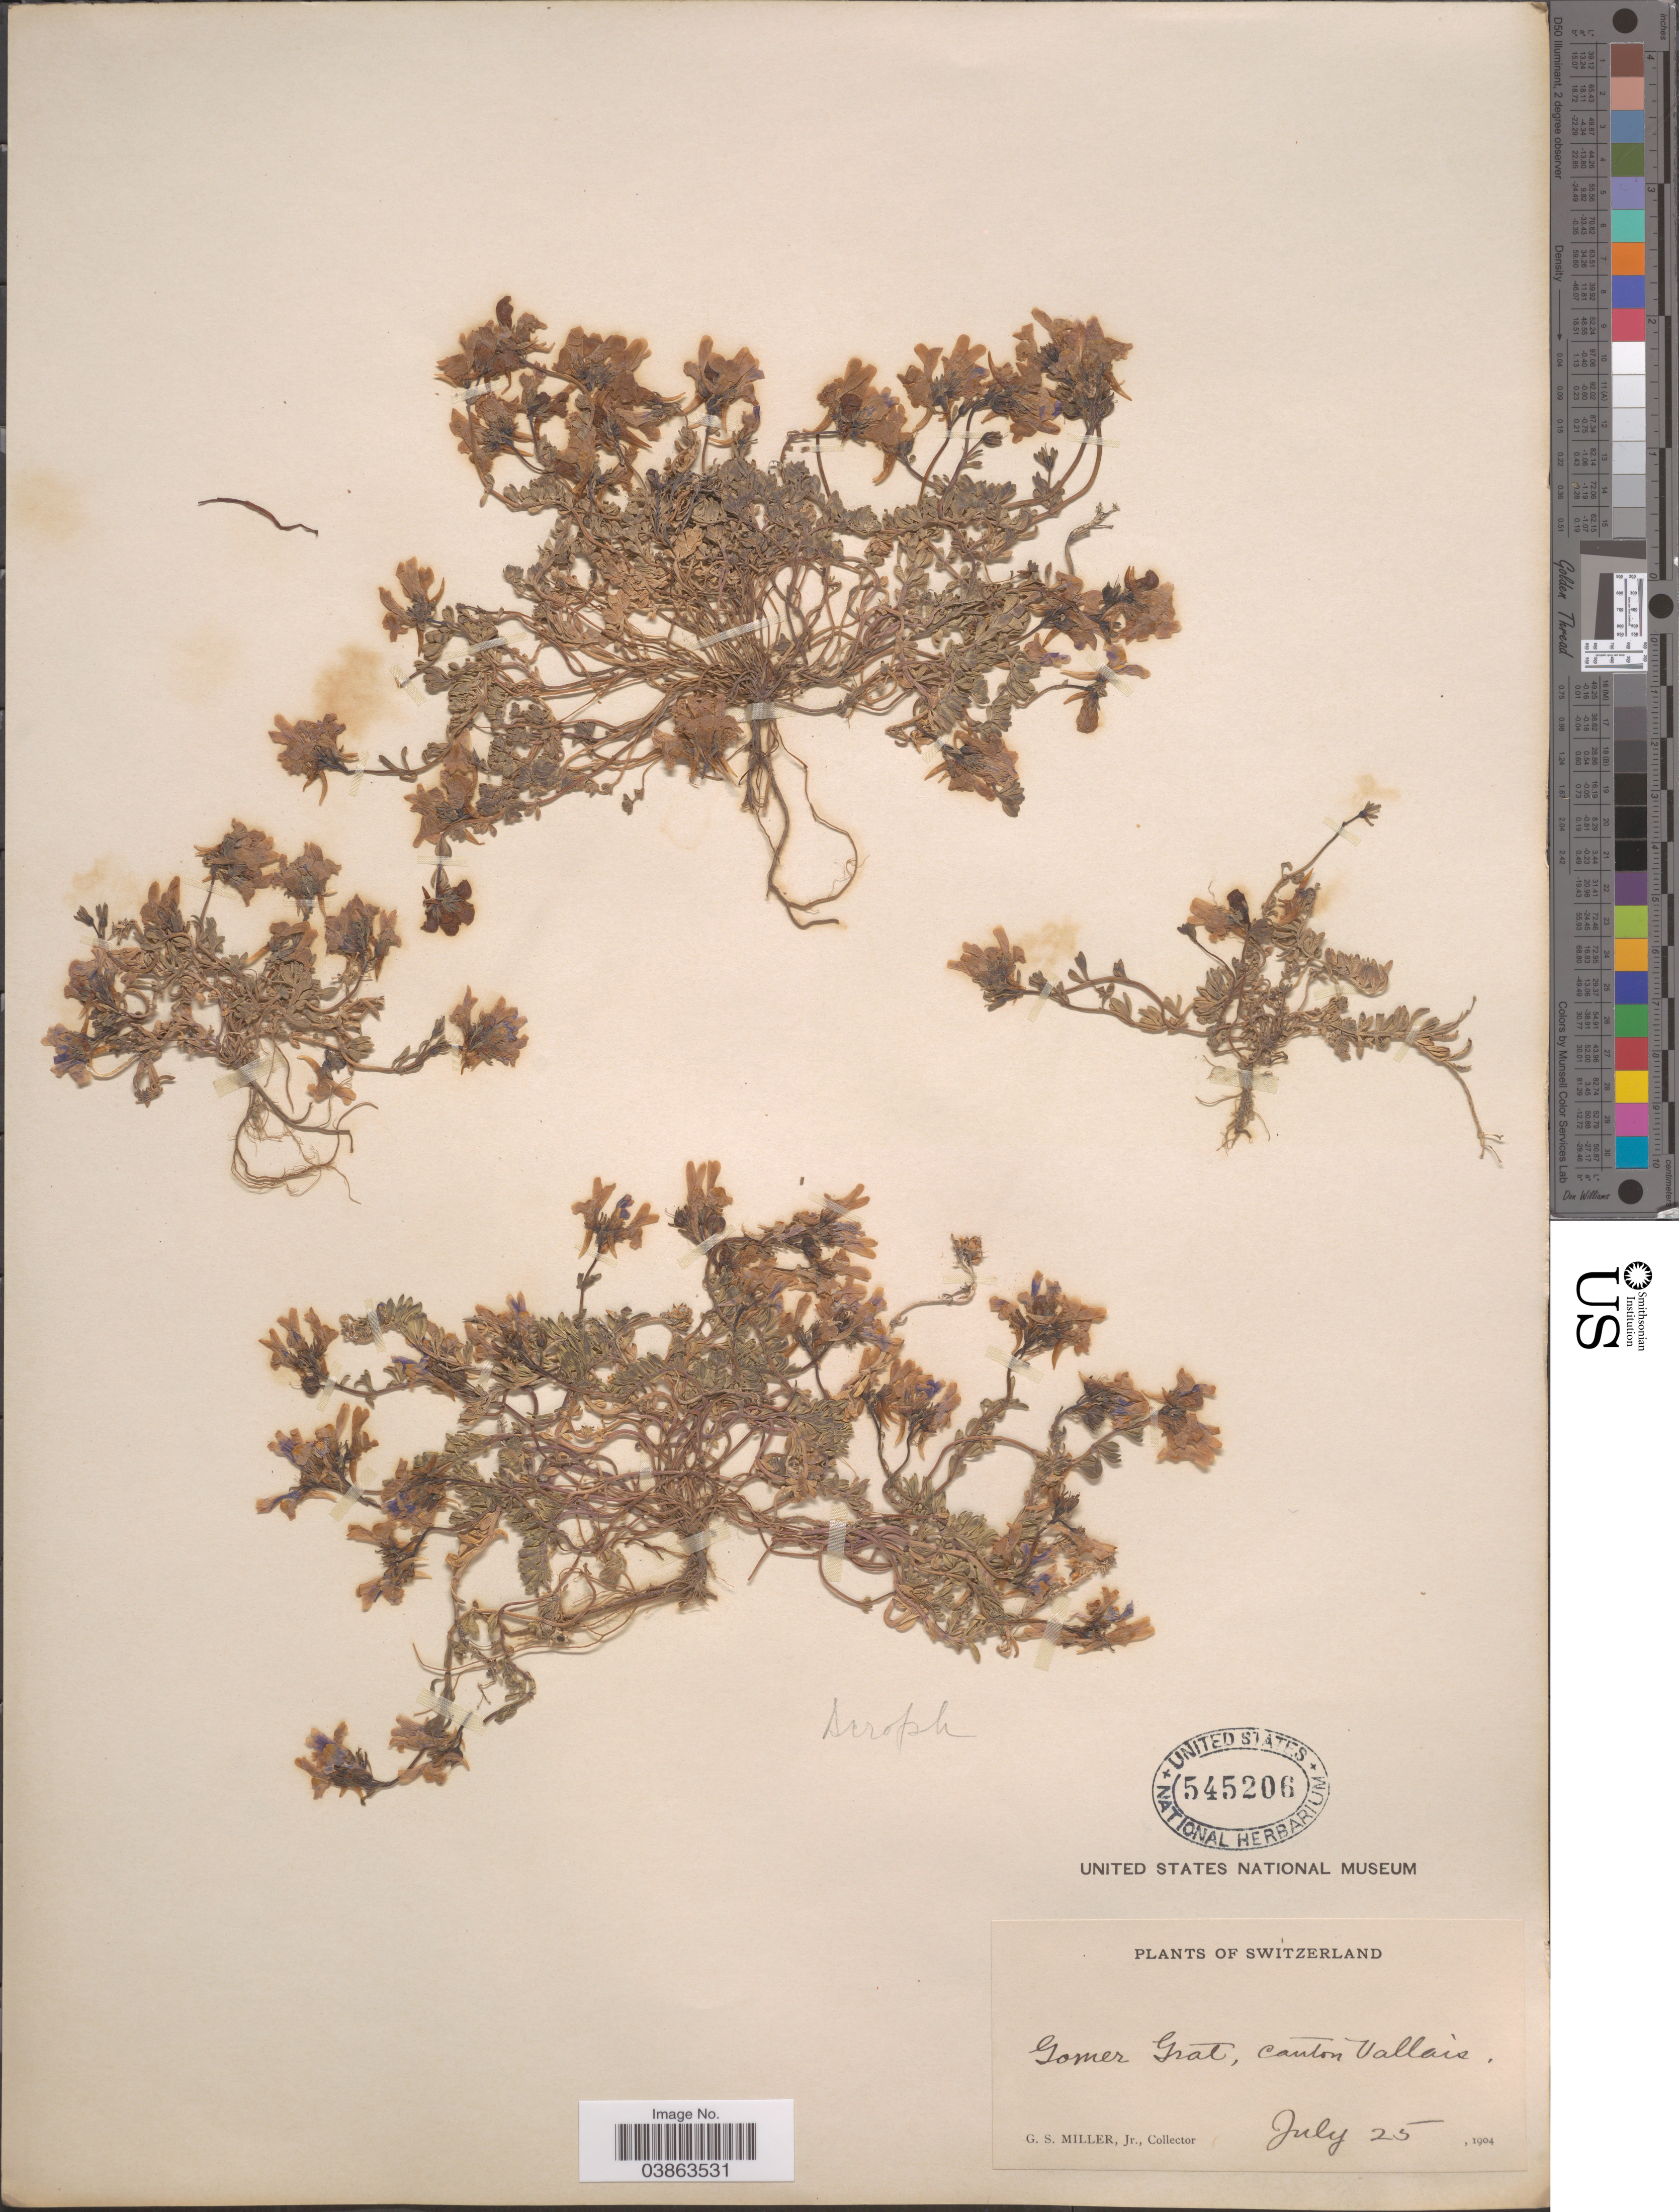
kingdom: Plantae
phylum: Tracheophyta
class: Magnoliopsida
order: Lamiales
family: Plantaginaceae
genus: Linaria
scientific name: Linaria sp.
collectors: G. S. Miller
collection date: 1904-07-25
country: Switzerland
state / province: Valais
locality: Gomer Grat, Canton Vallais.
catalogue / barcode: US 545206